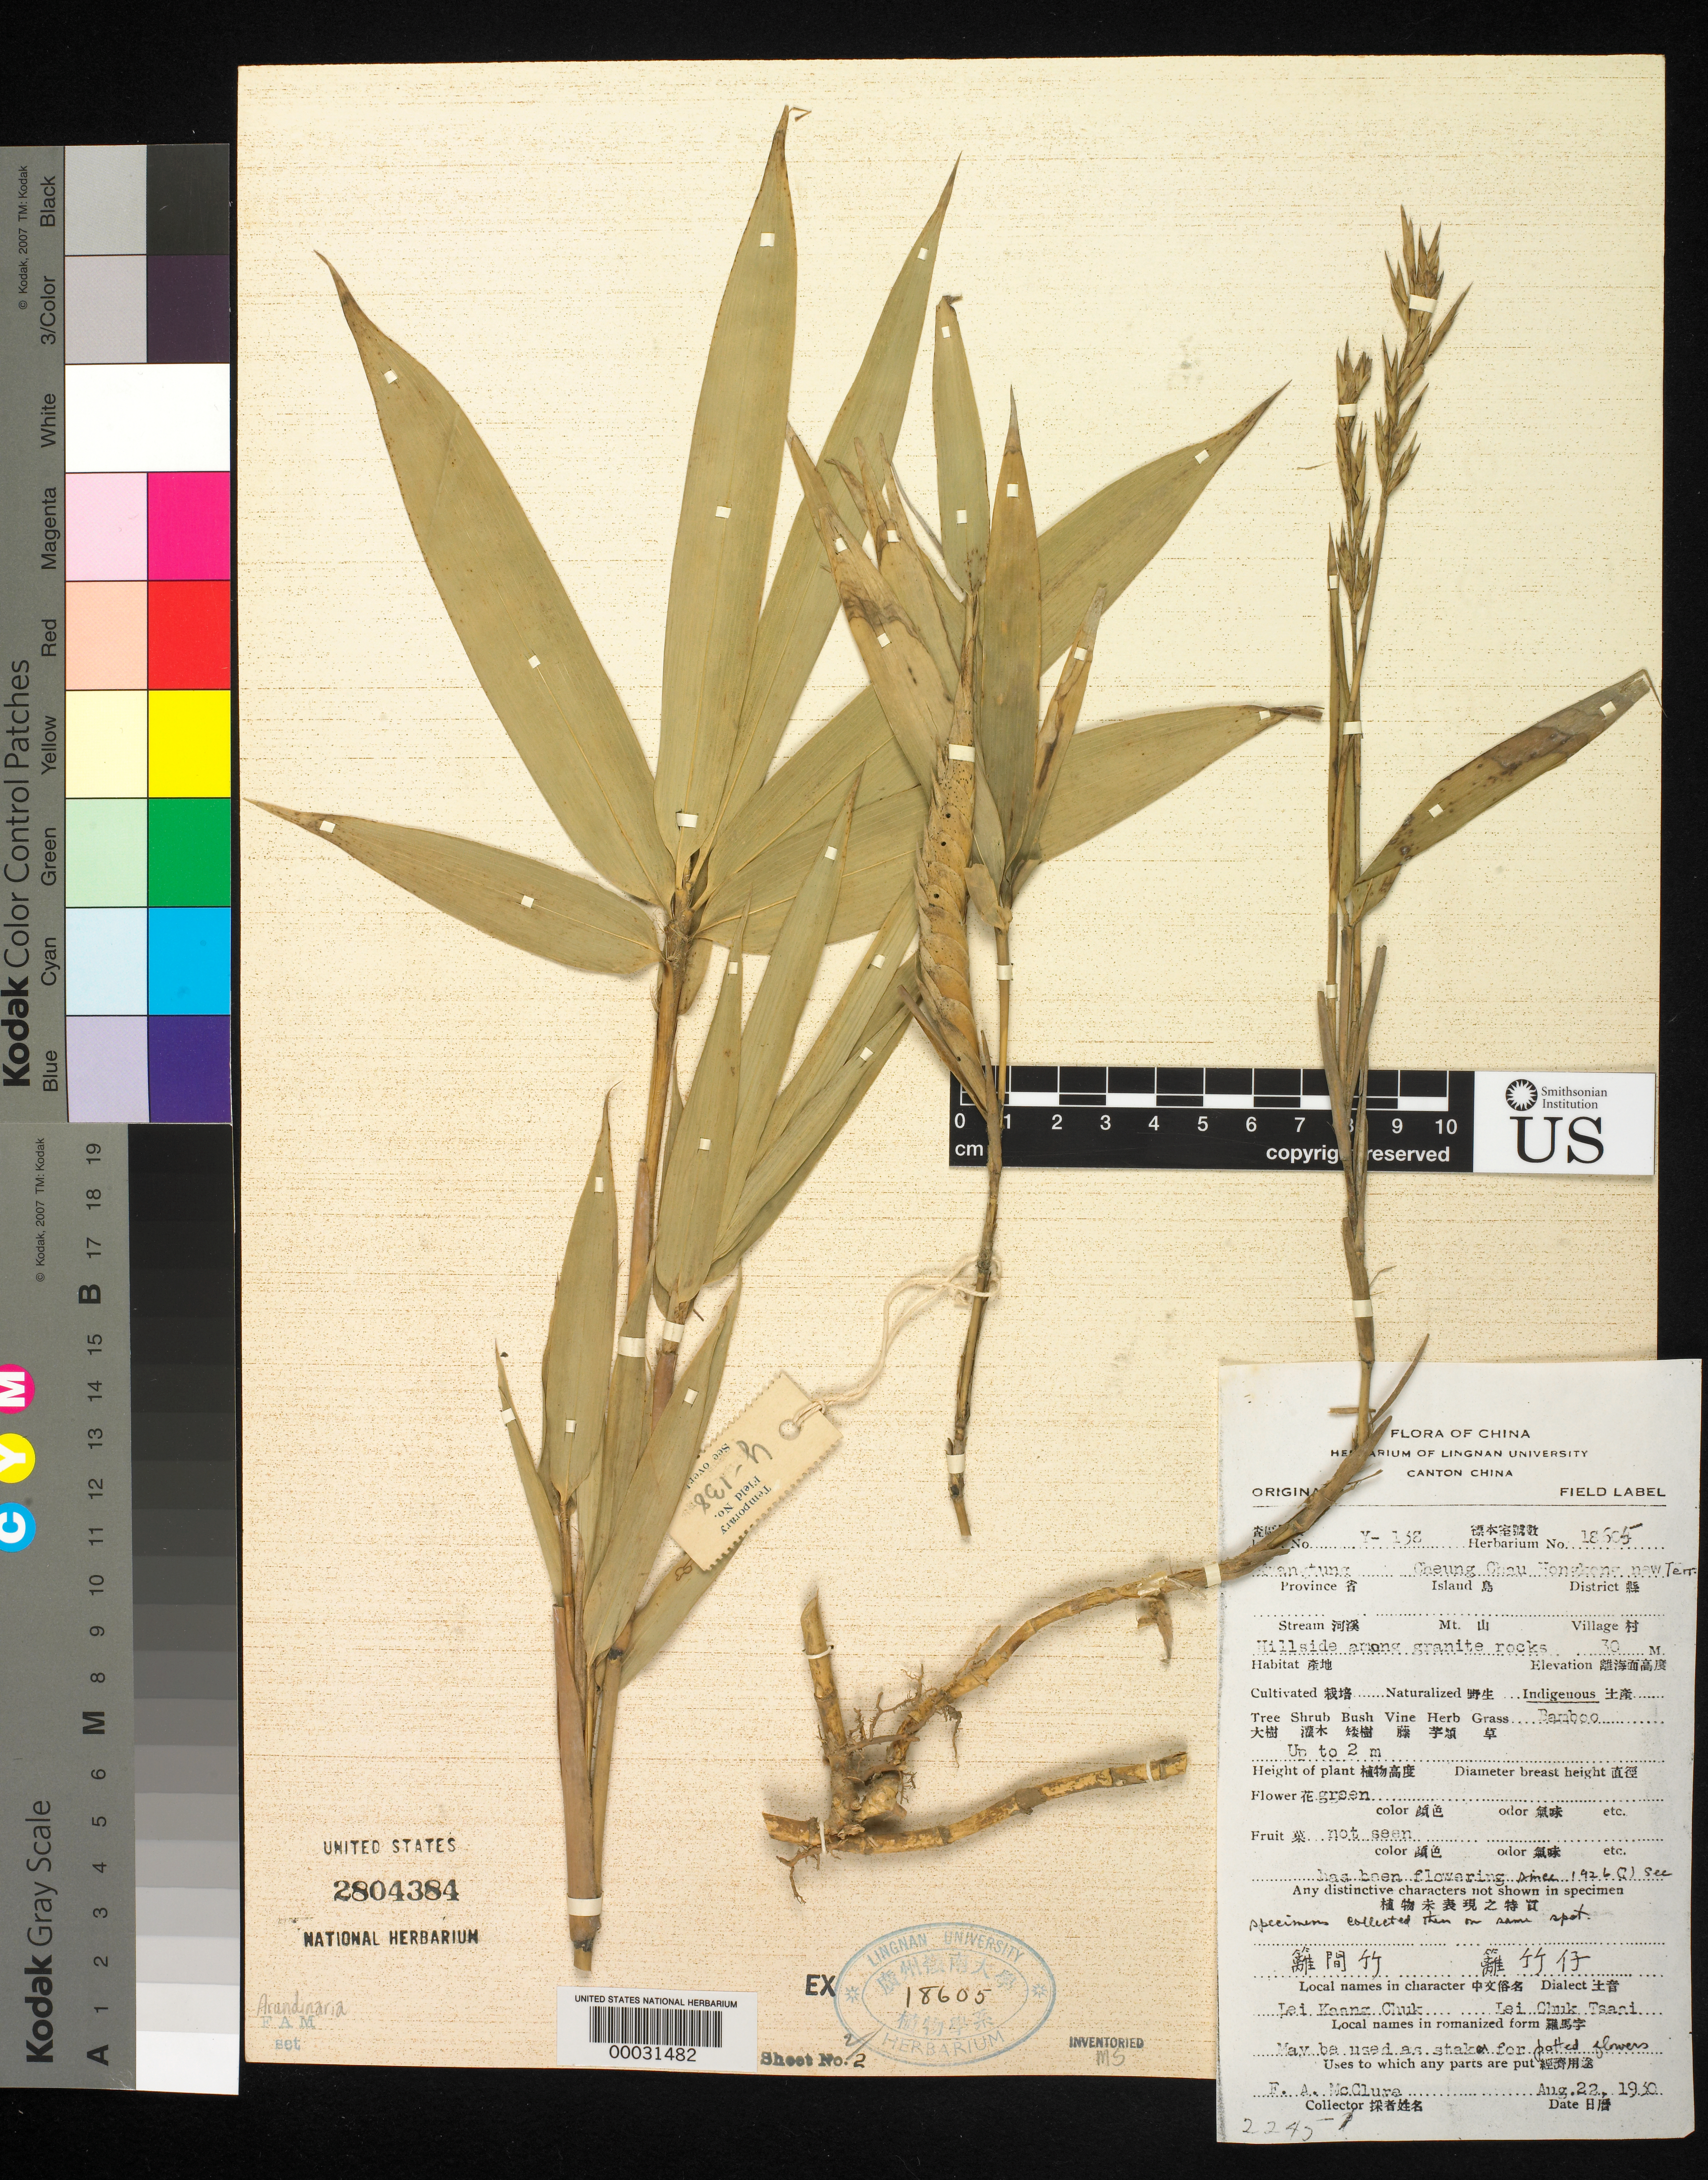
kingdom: Plantae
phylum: Tracheophyta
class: Liliopsida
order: Poales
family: Poaceae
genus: Arundinaria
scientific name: Arundinaria sp.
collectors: F. A. McClure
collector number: Y-138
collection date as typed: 22 Aug 1930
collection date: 1930-08-22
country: China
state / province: Guangdong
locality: Cheung chau, hong kong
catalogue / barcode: US 2804384